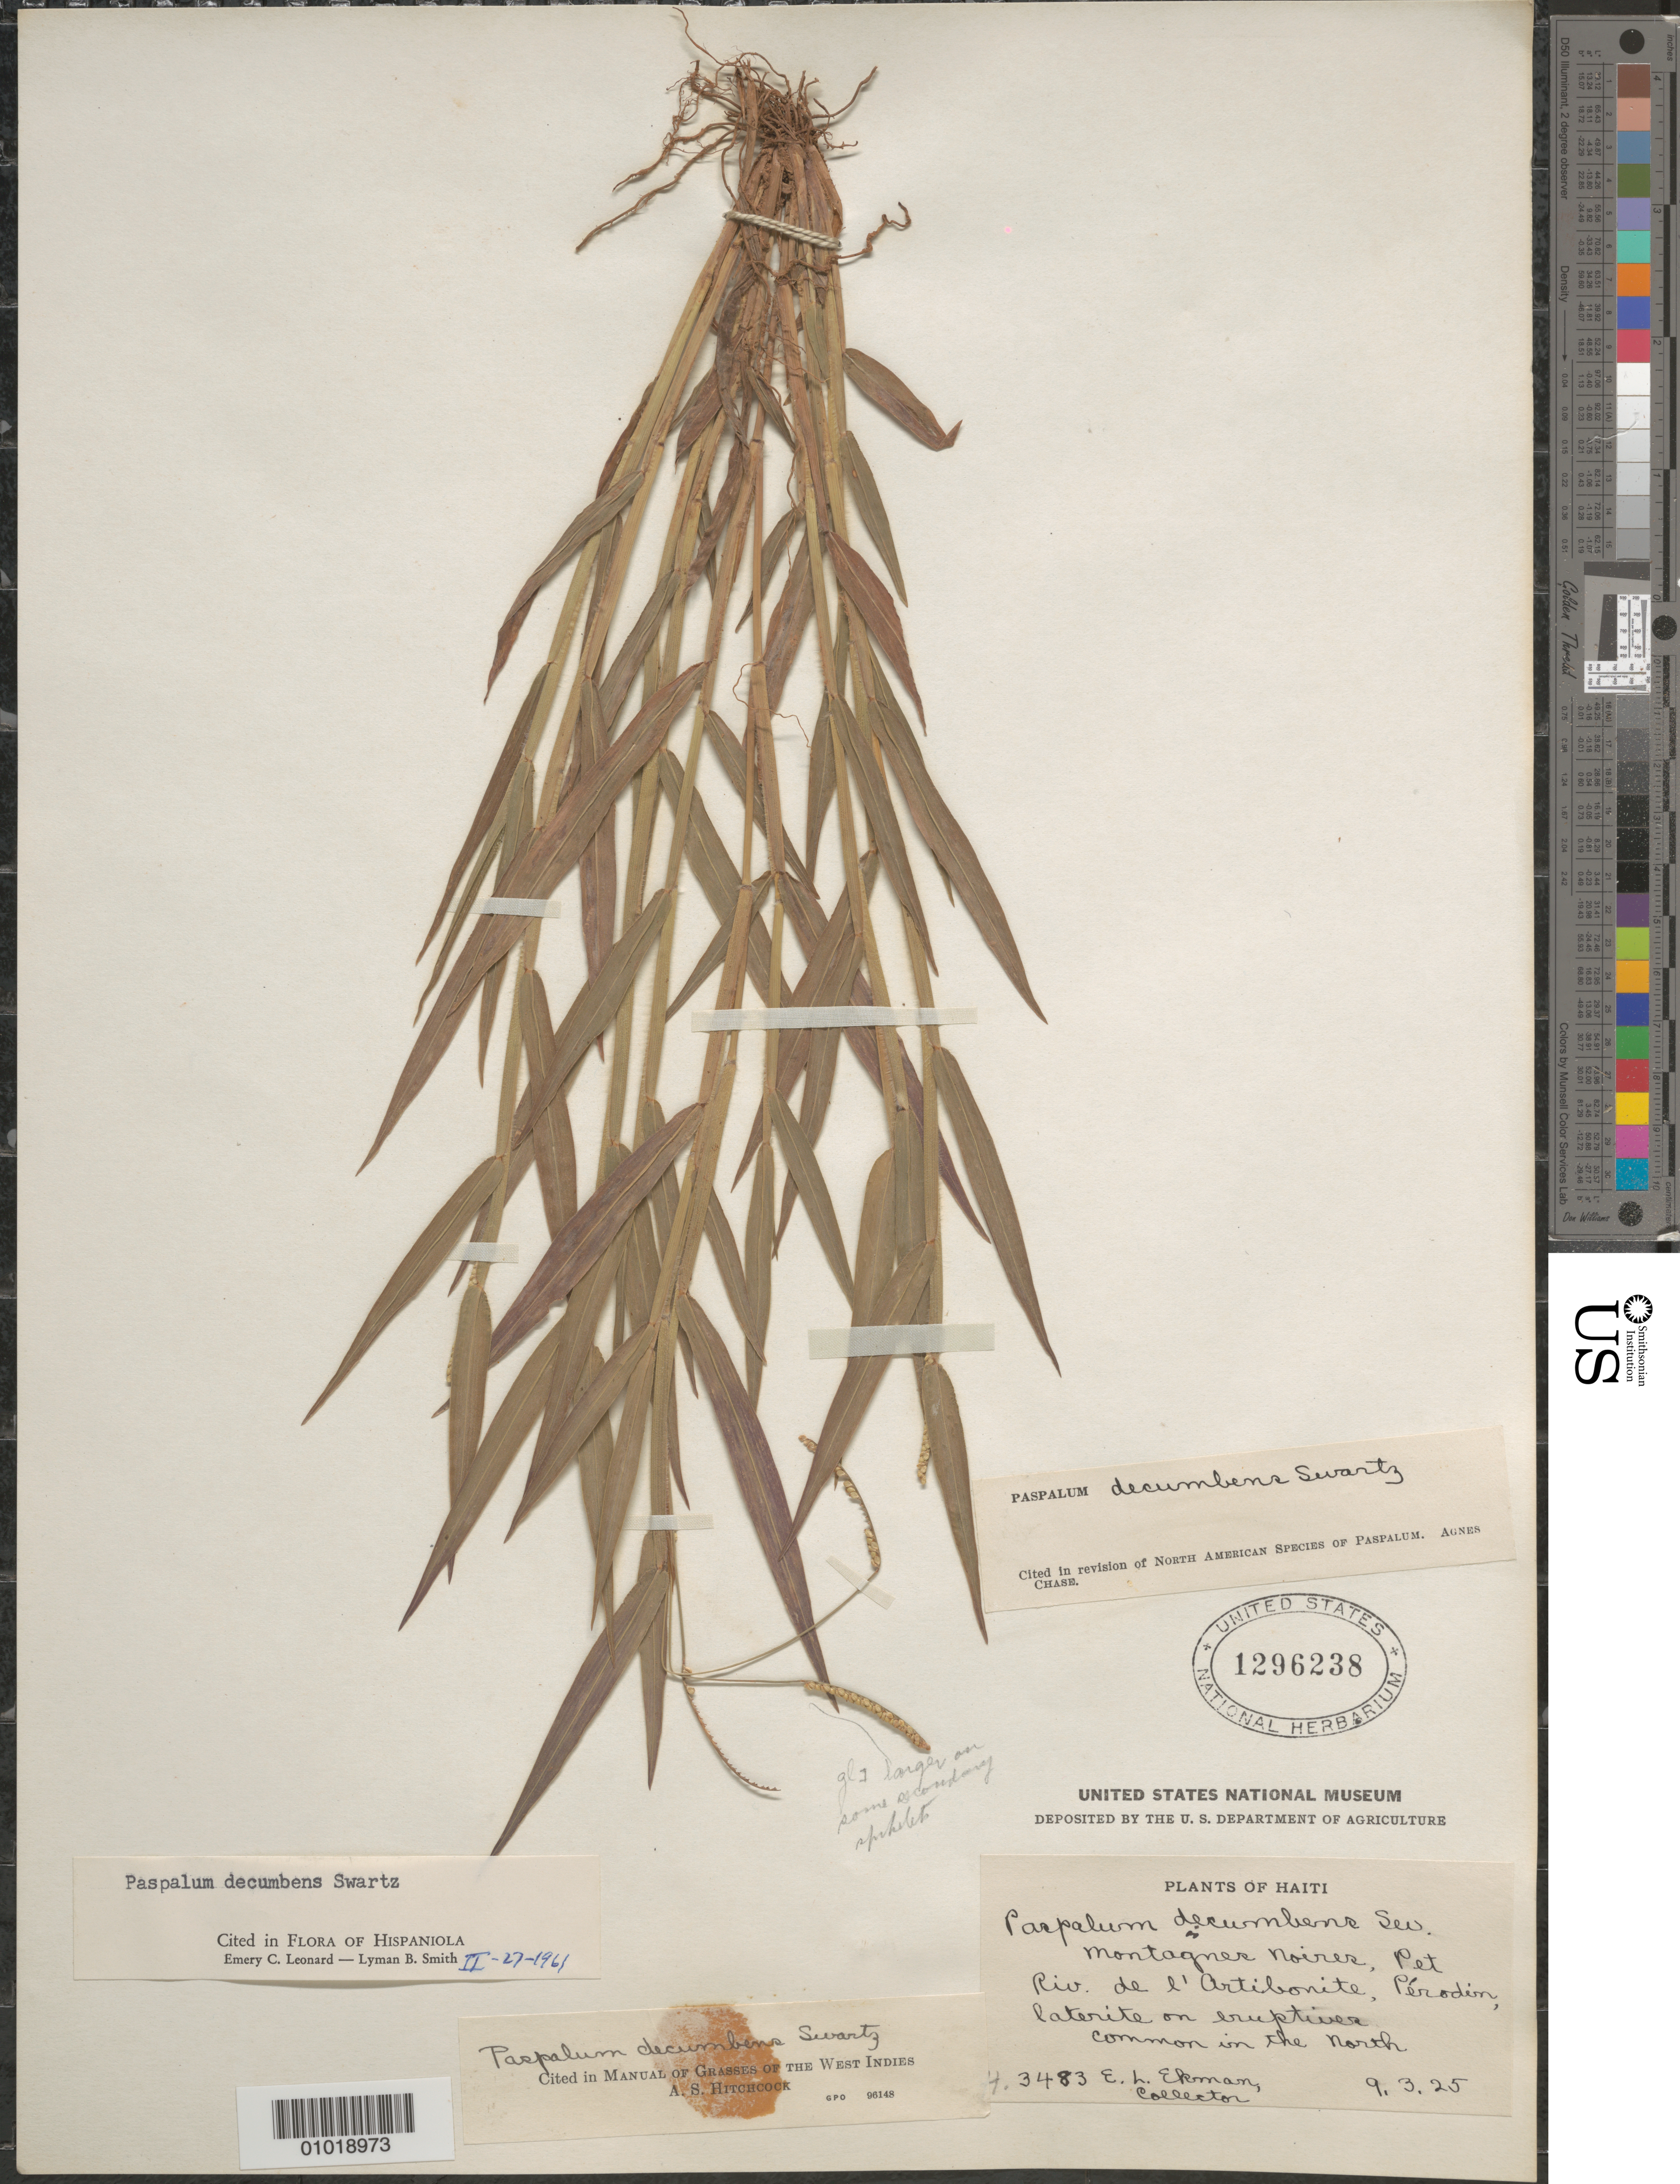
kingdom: Plantae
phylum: Tracheophyta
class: Liliopsida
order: Poales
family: Poaceae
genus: Paspalum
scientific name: Paspalum decumbens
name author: Sw.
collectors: E. L. Ekman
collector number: H 3483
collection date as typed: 09 Mar 1925 or 03 Sep 1925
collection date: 1925-03-09 or 1925-09-03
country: Haiti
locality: Montagne Noires, Pet Riv. de l'Artibonite, Perodin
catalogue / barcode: US 1296238